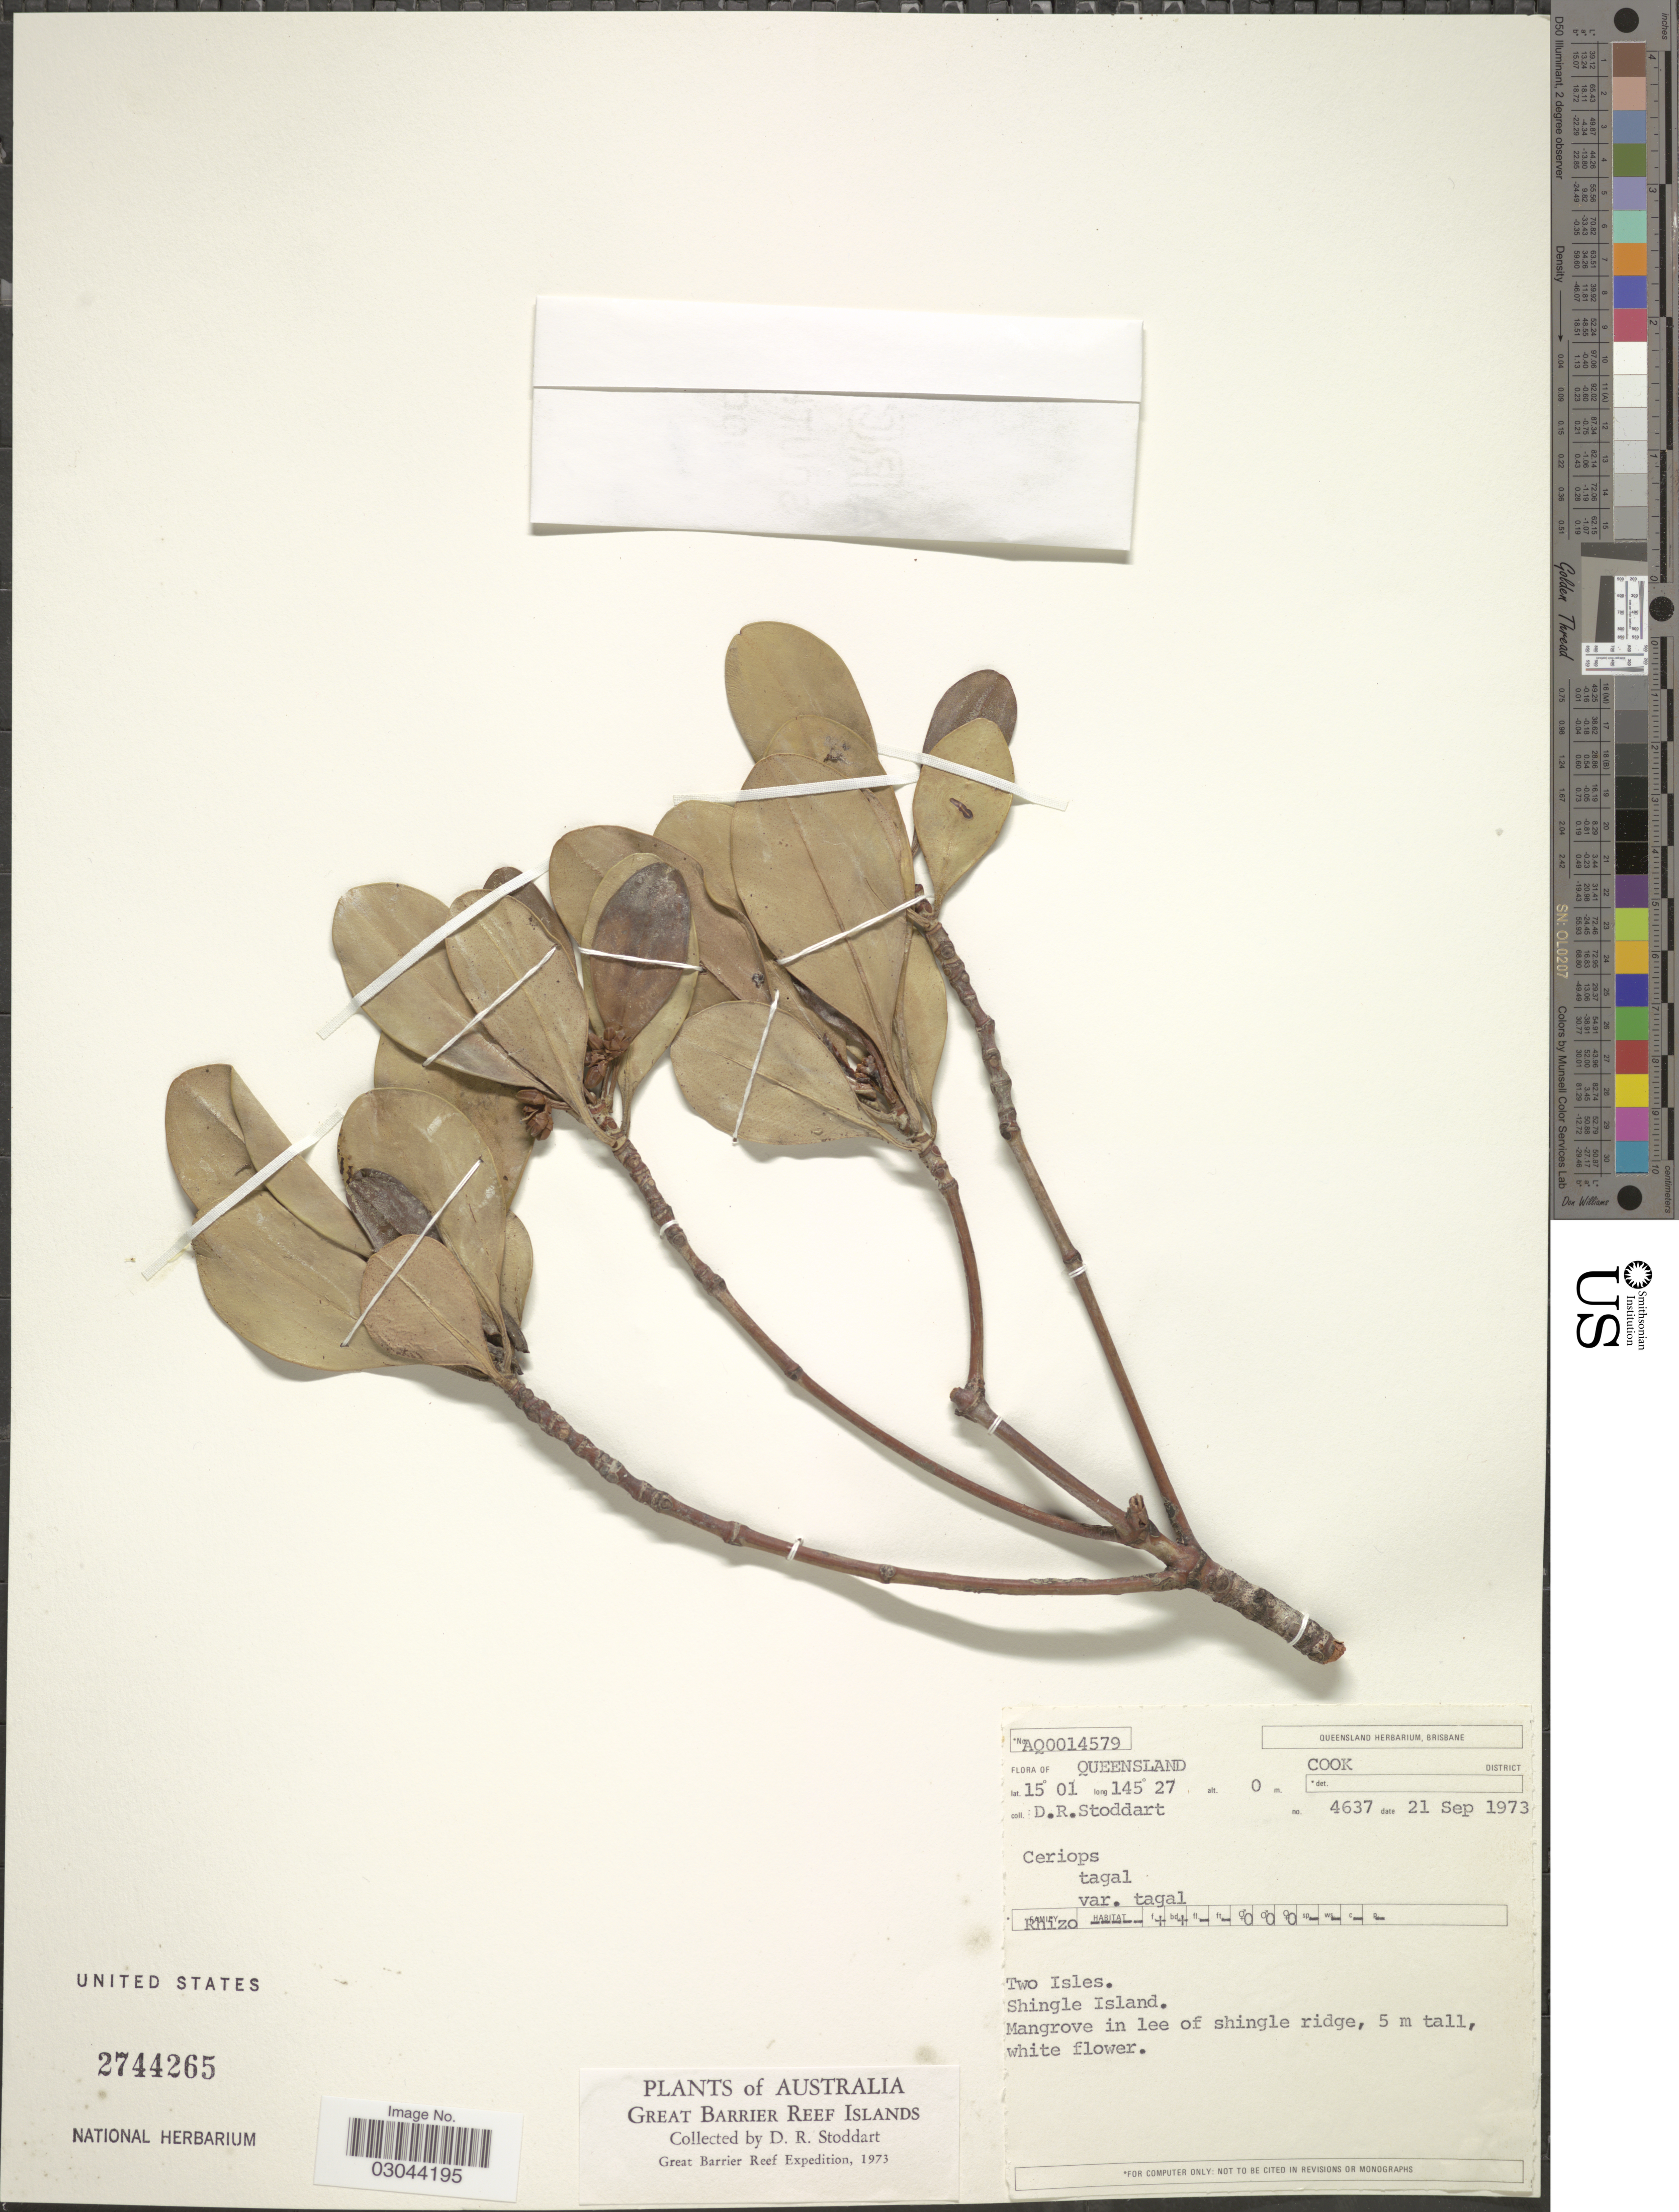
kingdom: Plantae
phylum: Tracheophyta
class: Magnoliopsida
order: Malpighiales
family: Rhizophoraceae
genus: Ceriops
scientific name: Ceriops tagal var. tagal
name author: (Perr.) C.B. Rob.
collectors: D. R. Stoddart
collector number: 4637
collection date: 1973-09-21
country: Australia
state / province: Queensland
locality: Cook District. Two Isles. Shingle Island. Great Barrier Reef Islands.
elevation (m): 0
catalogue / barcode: US 2744265